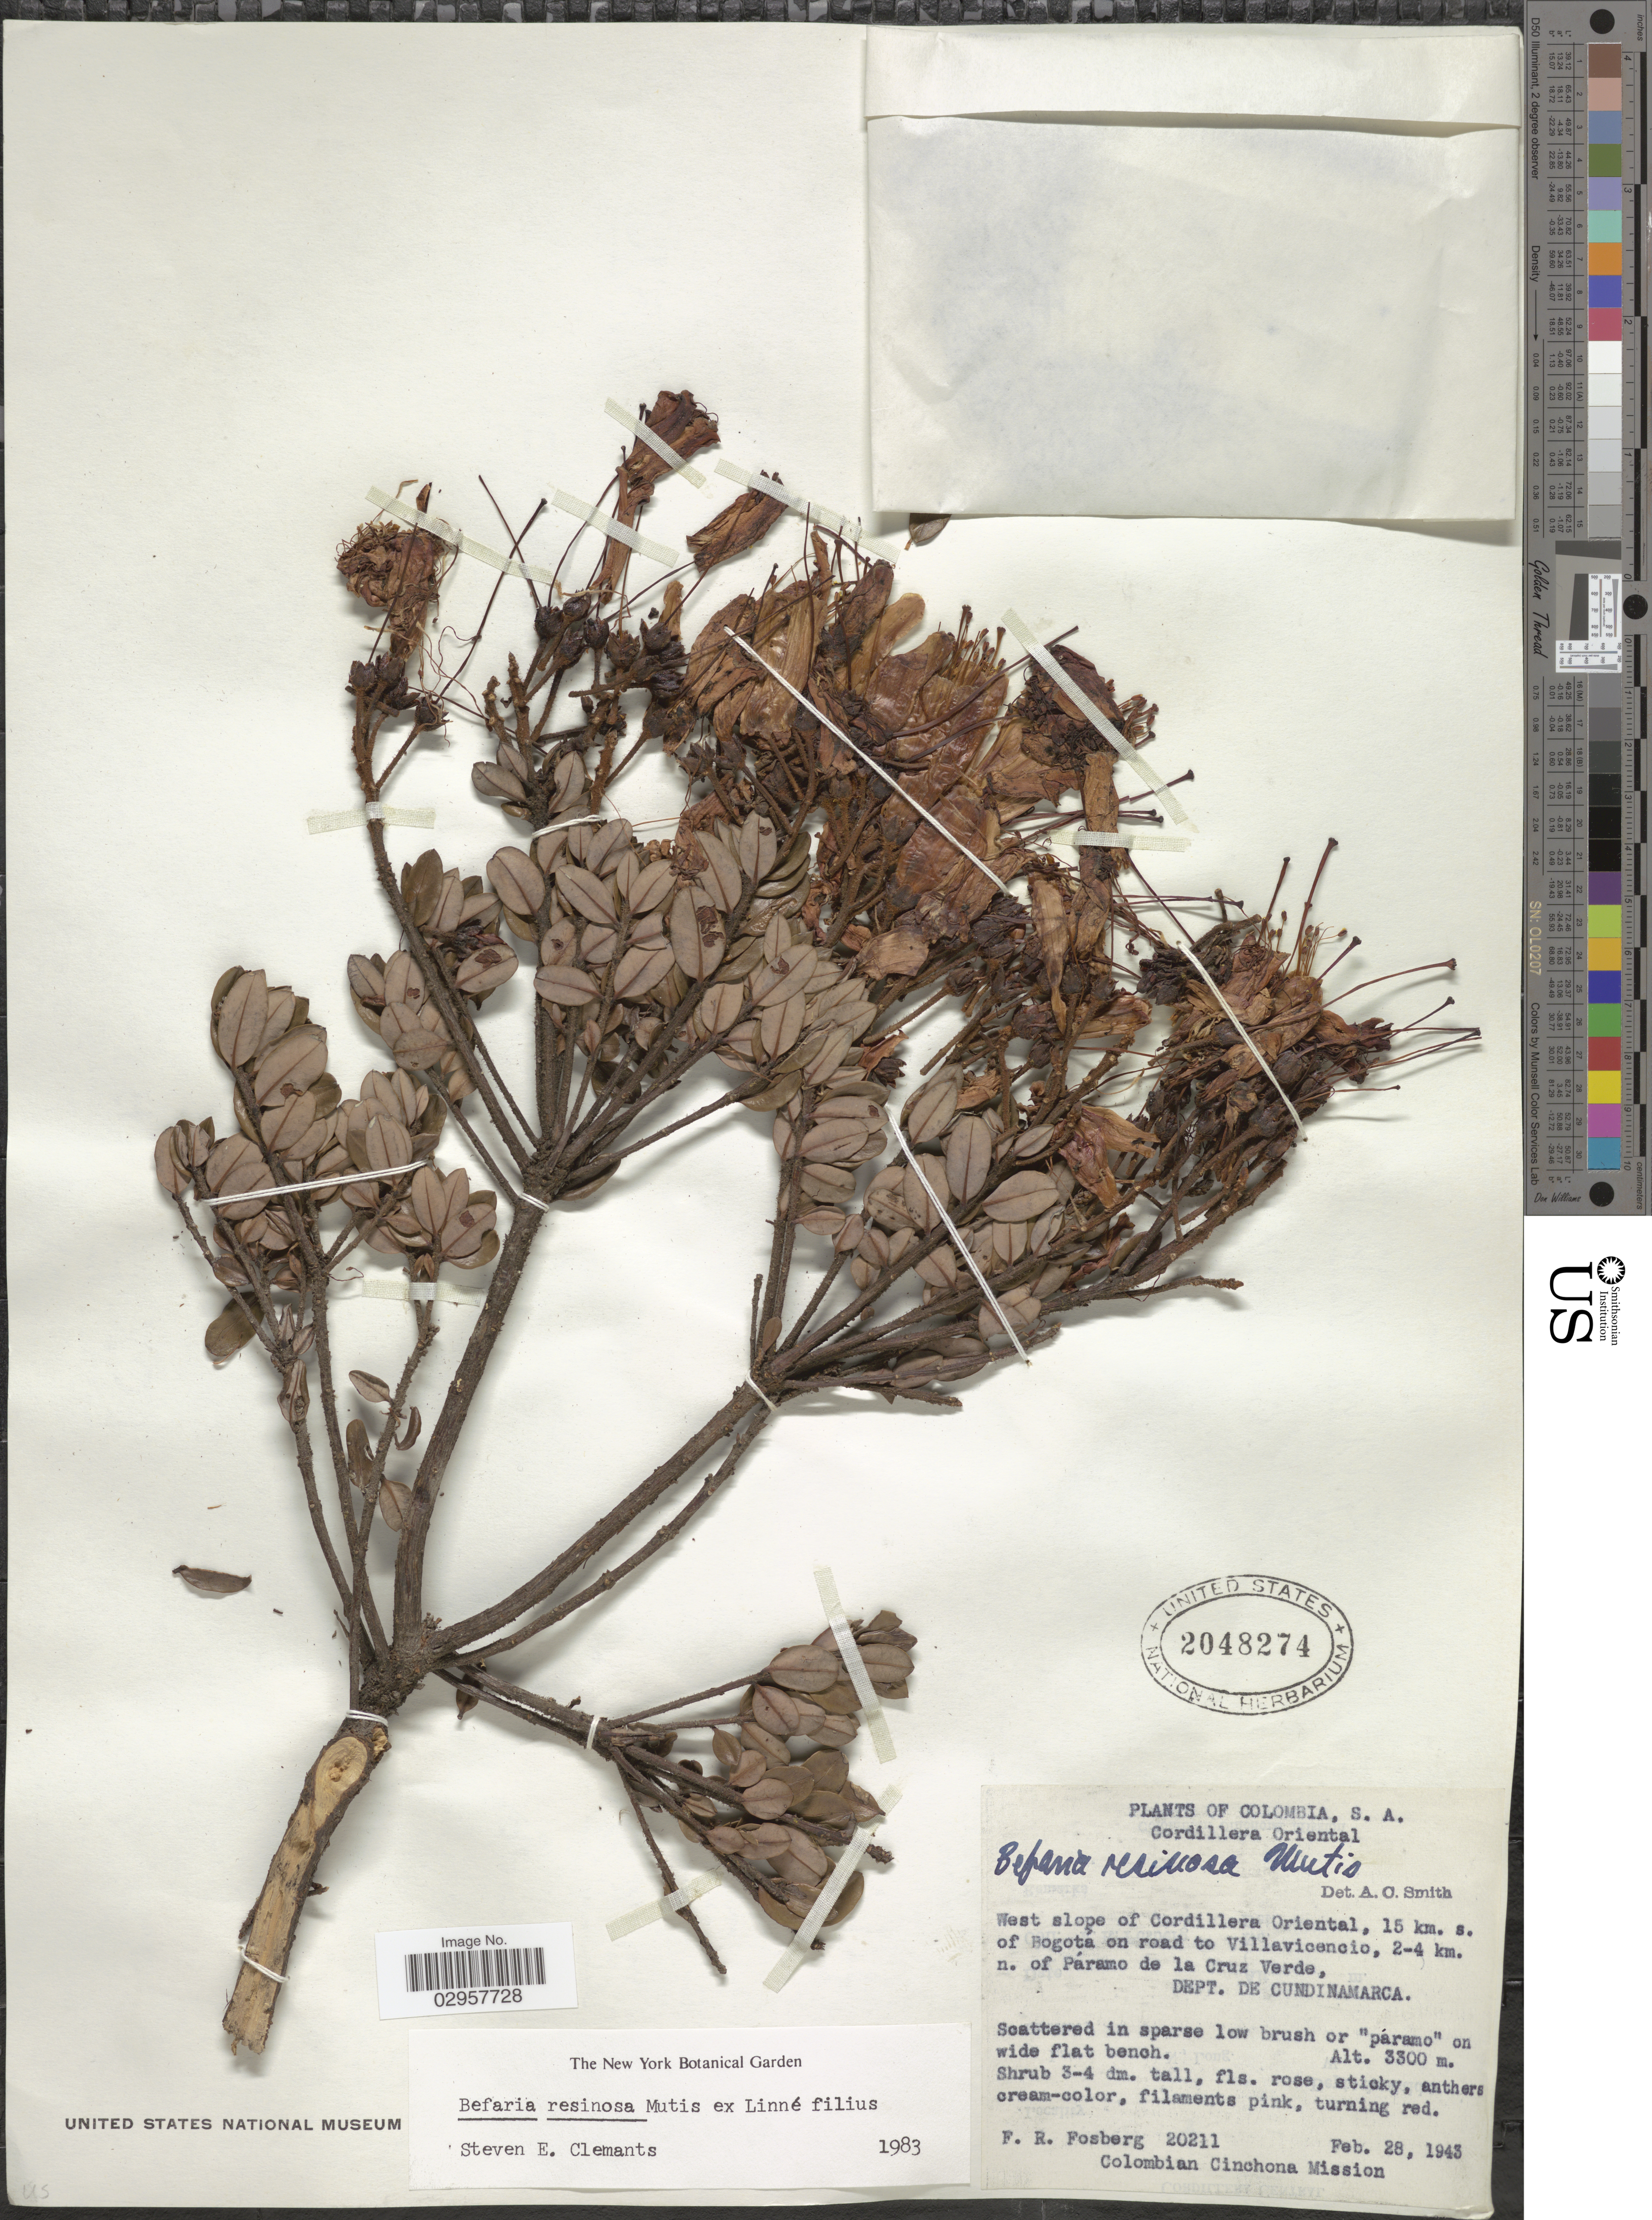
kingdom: Plantae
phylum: Tracheophyta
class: Magnoliopsida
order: Ericales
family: Ericaceae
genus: Befaria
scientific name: Befaria resinosa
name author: Mutis ex L. f.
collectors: F. R. Fosberg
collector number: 20211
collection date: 1943-02-28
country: Colombia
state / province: Cundinamarca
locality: Depto. de Cundinamarca. Cordillera Oriental. West slope of Cordillera Oriental, 15 km. s. of Bogotá on road to Villavicencio, 2-4 km. n. of Páramo de la Cruz Verde.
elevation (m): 3300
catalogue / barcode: US 2048274